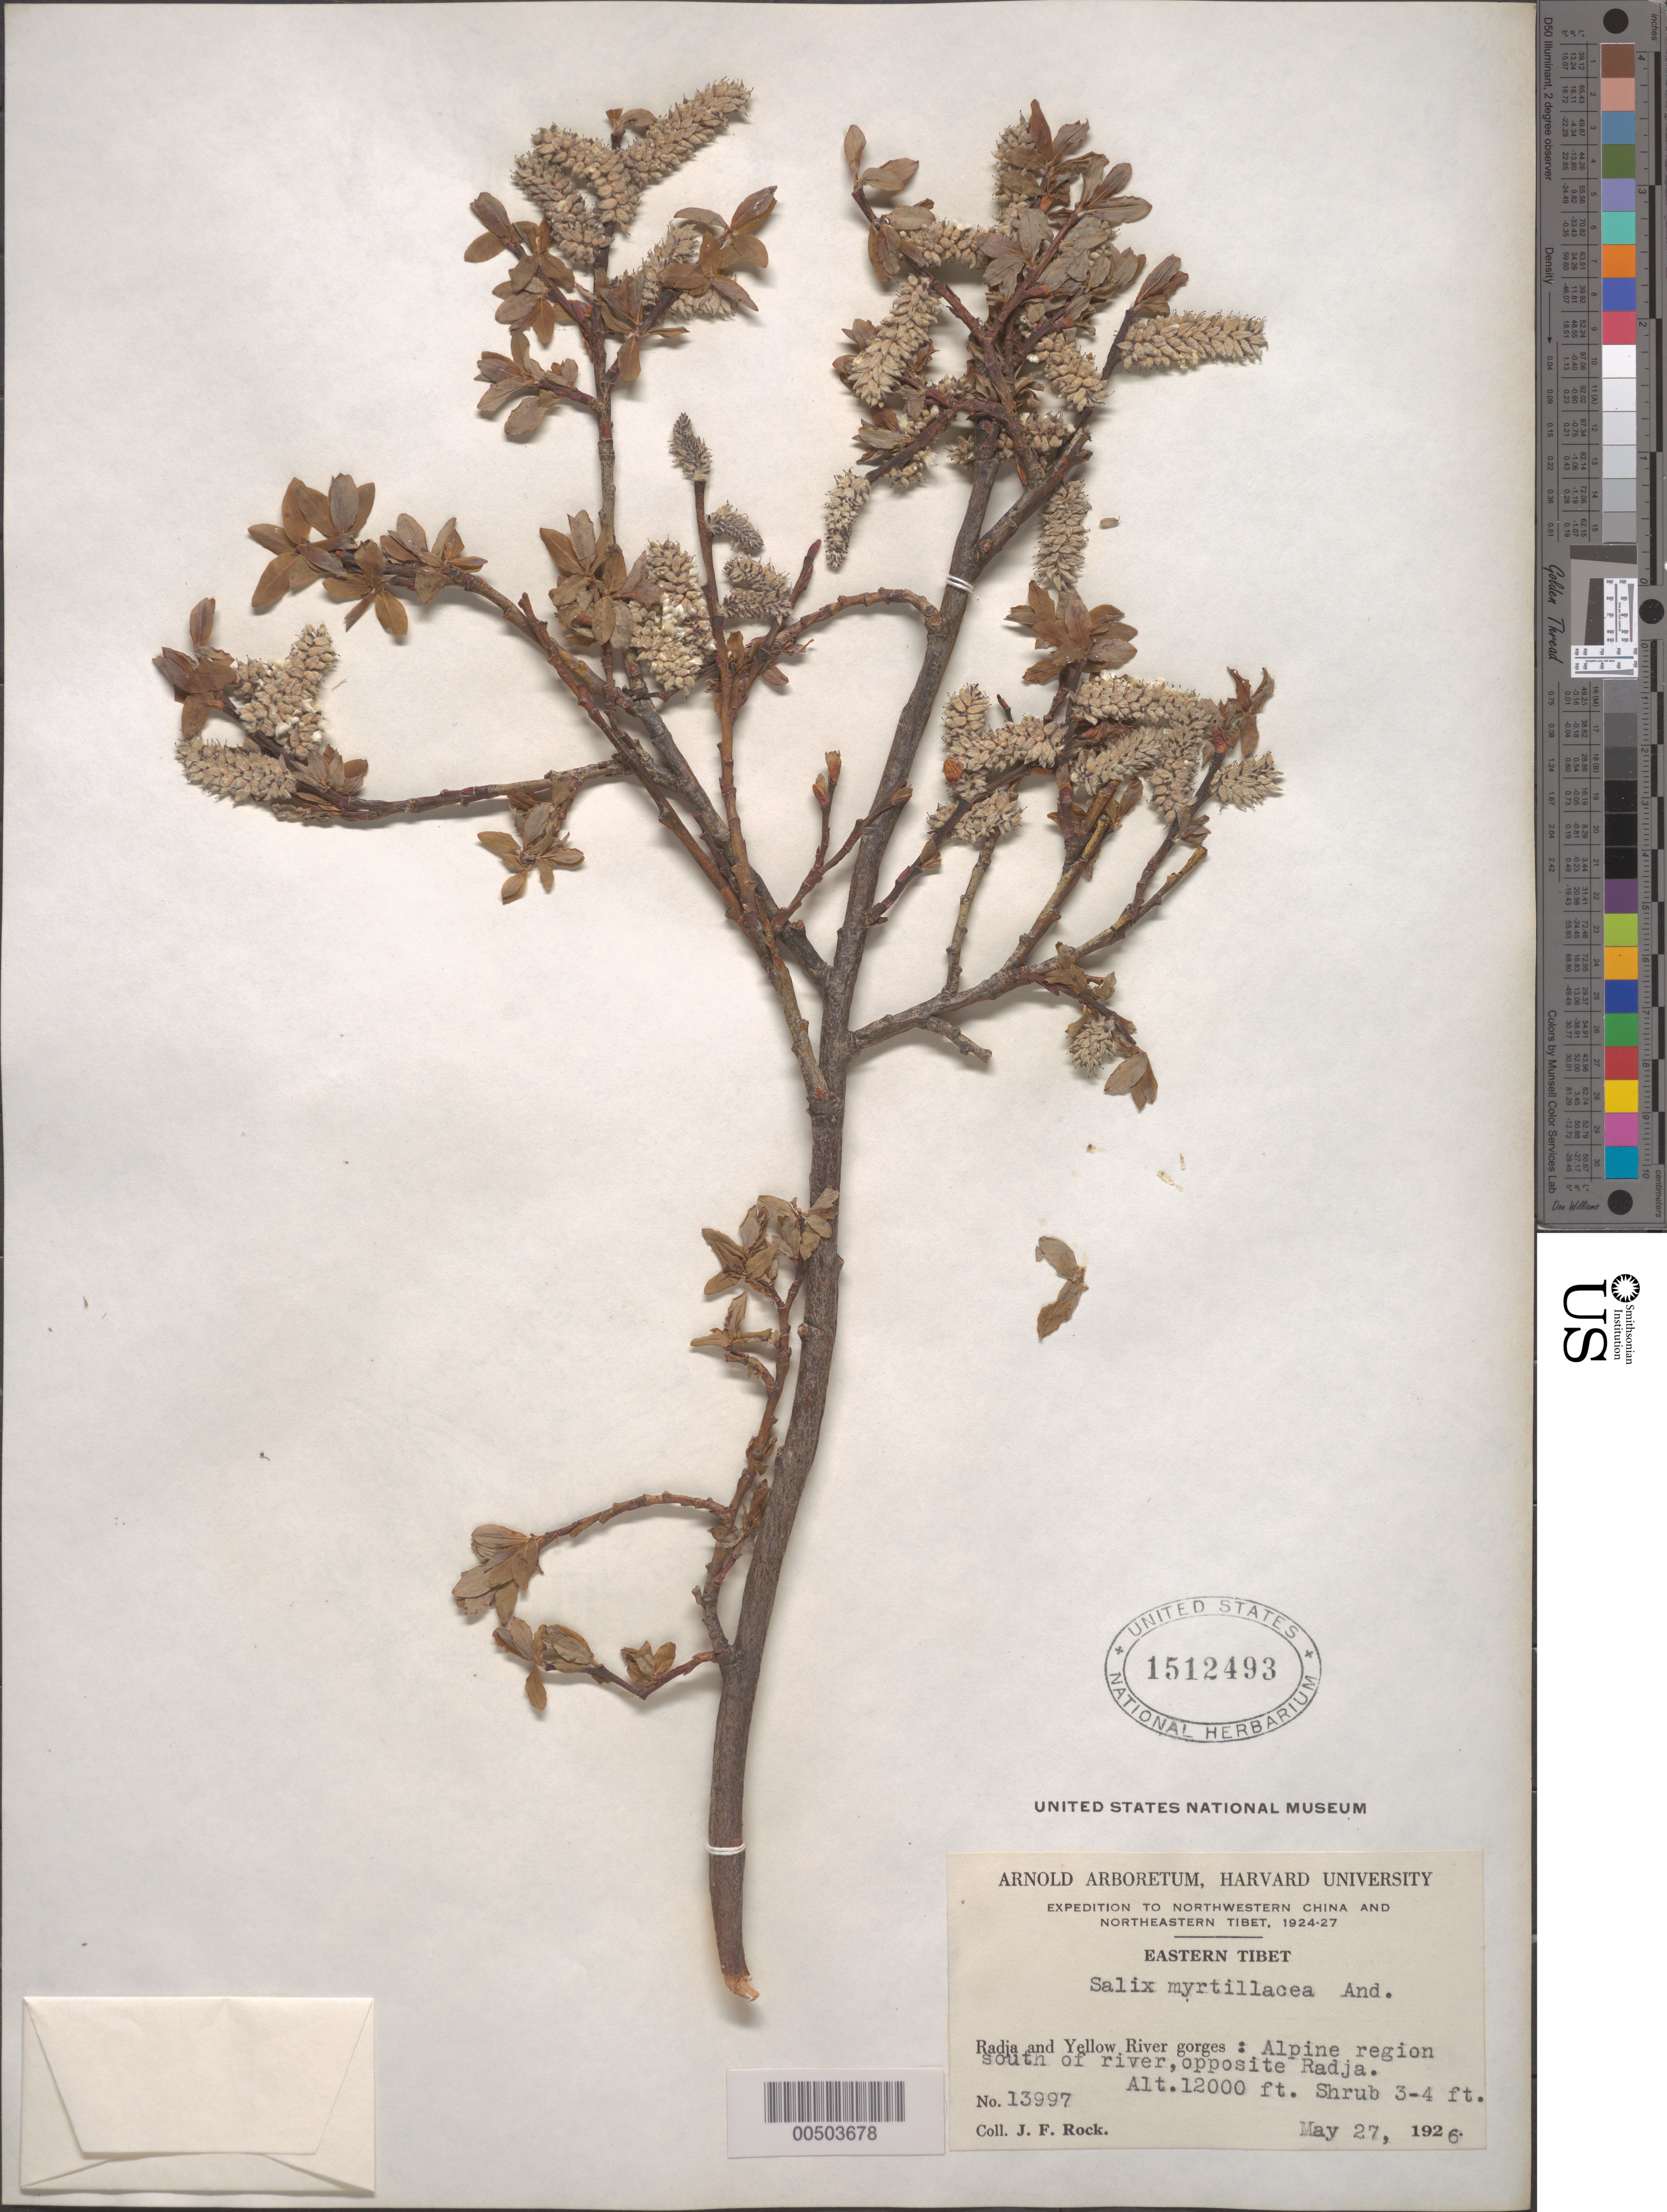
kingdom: Plantae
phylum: Tracheophyta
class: Magnoliopsida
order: Malpighiales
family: Salicaceae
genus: Salix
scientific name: Salix myrtillacea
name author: Andersson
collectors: J. F. Rock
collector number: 13997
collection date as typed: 27 May 1926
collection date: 1926-05-27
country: China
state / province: Xizang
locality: Eastern Tibet. Alpine region south of river, opposite Radja.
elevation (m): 3658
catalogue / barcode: US 1512493